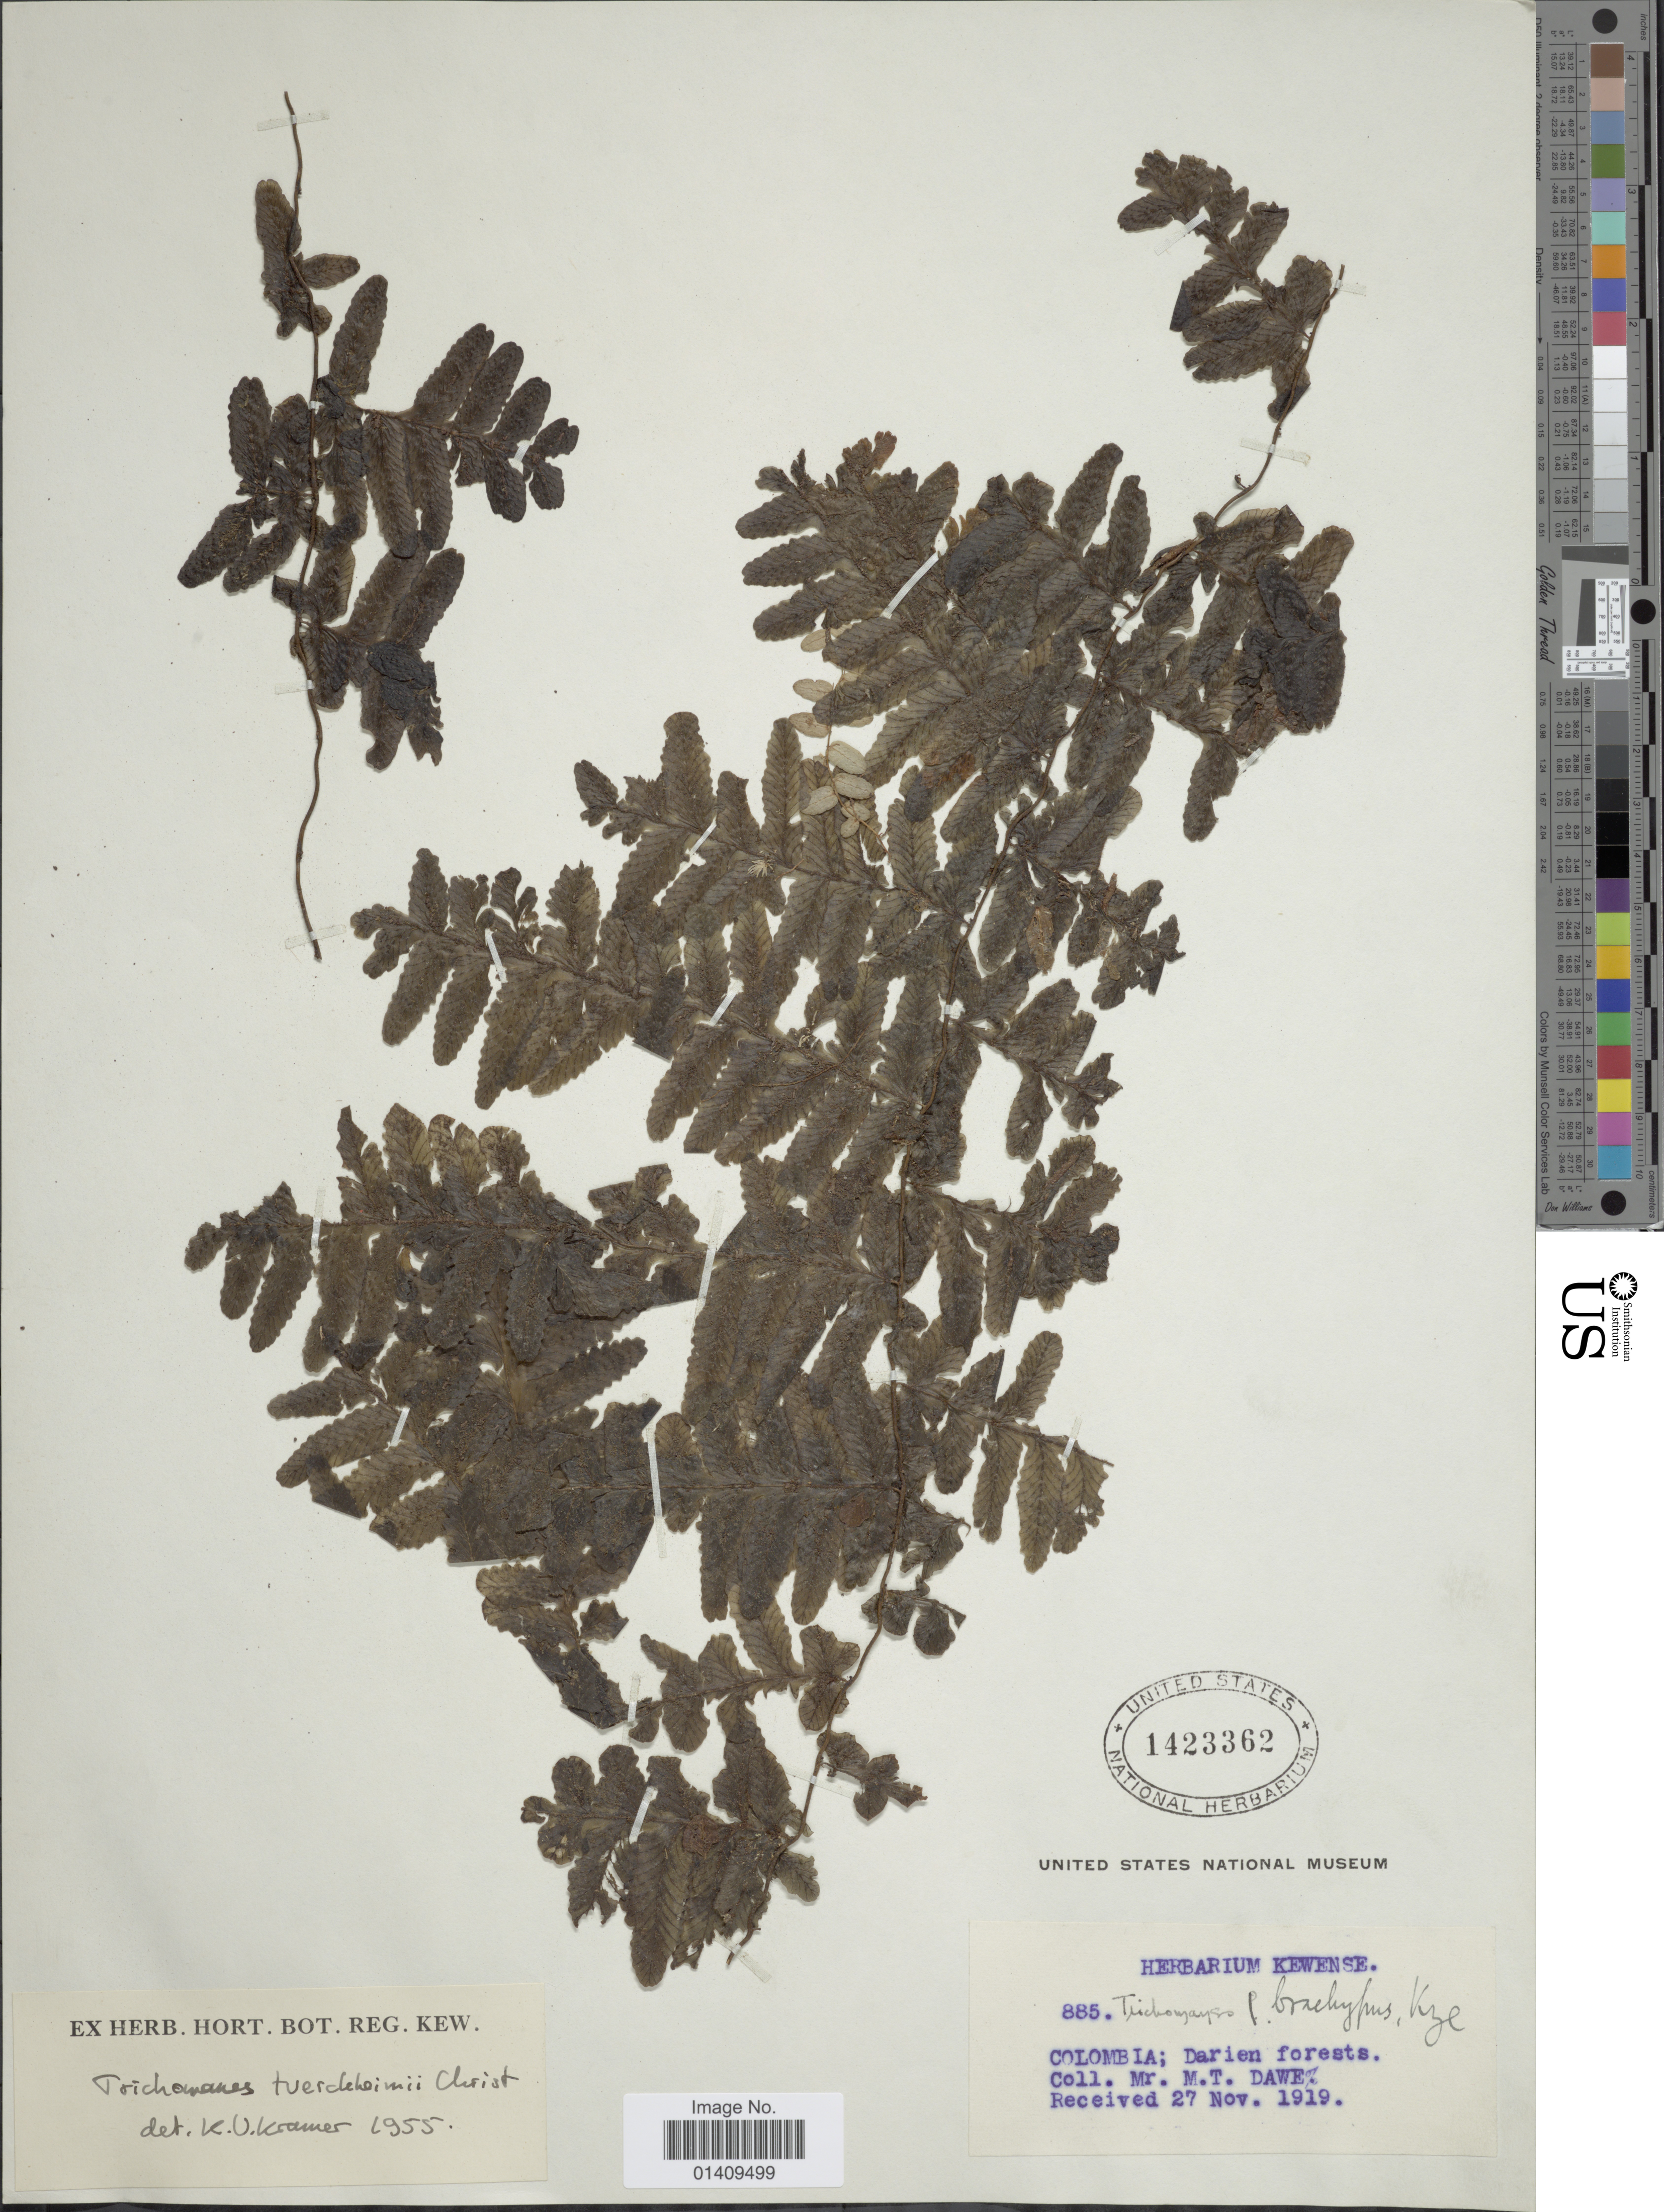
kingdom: Plantae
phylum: Tracheophyta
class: Polypodiopsida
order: Hymenophyllales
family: Hymenophyllaceae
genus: Trichomanes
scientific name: Trichomanes tuerckheimii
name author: Christ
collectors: M. T. Dawe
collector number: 885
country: Colombia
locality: Darien forests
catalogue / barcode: US 1423362